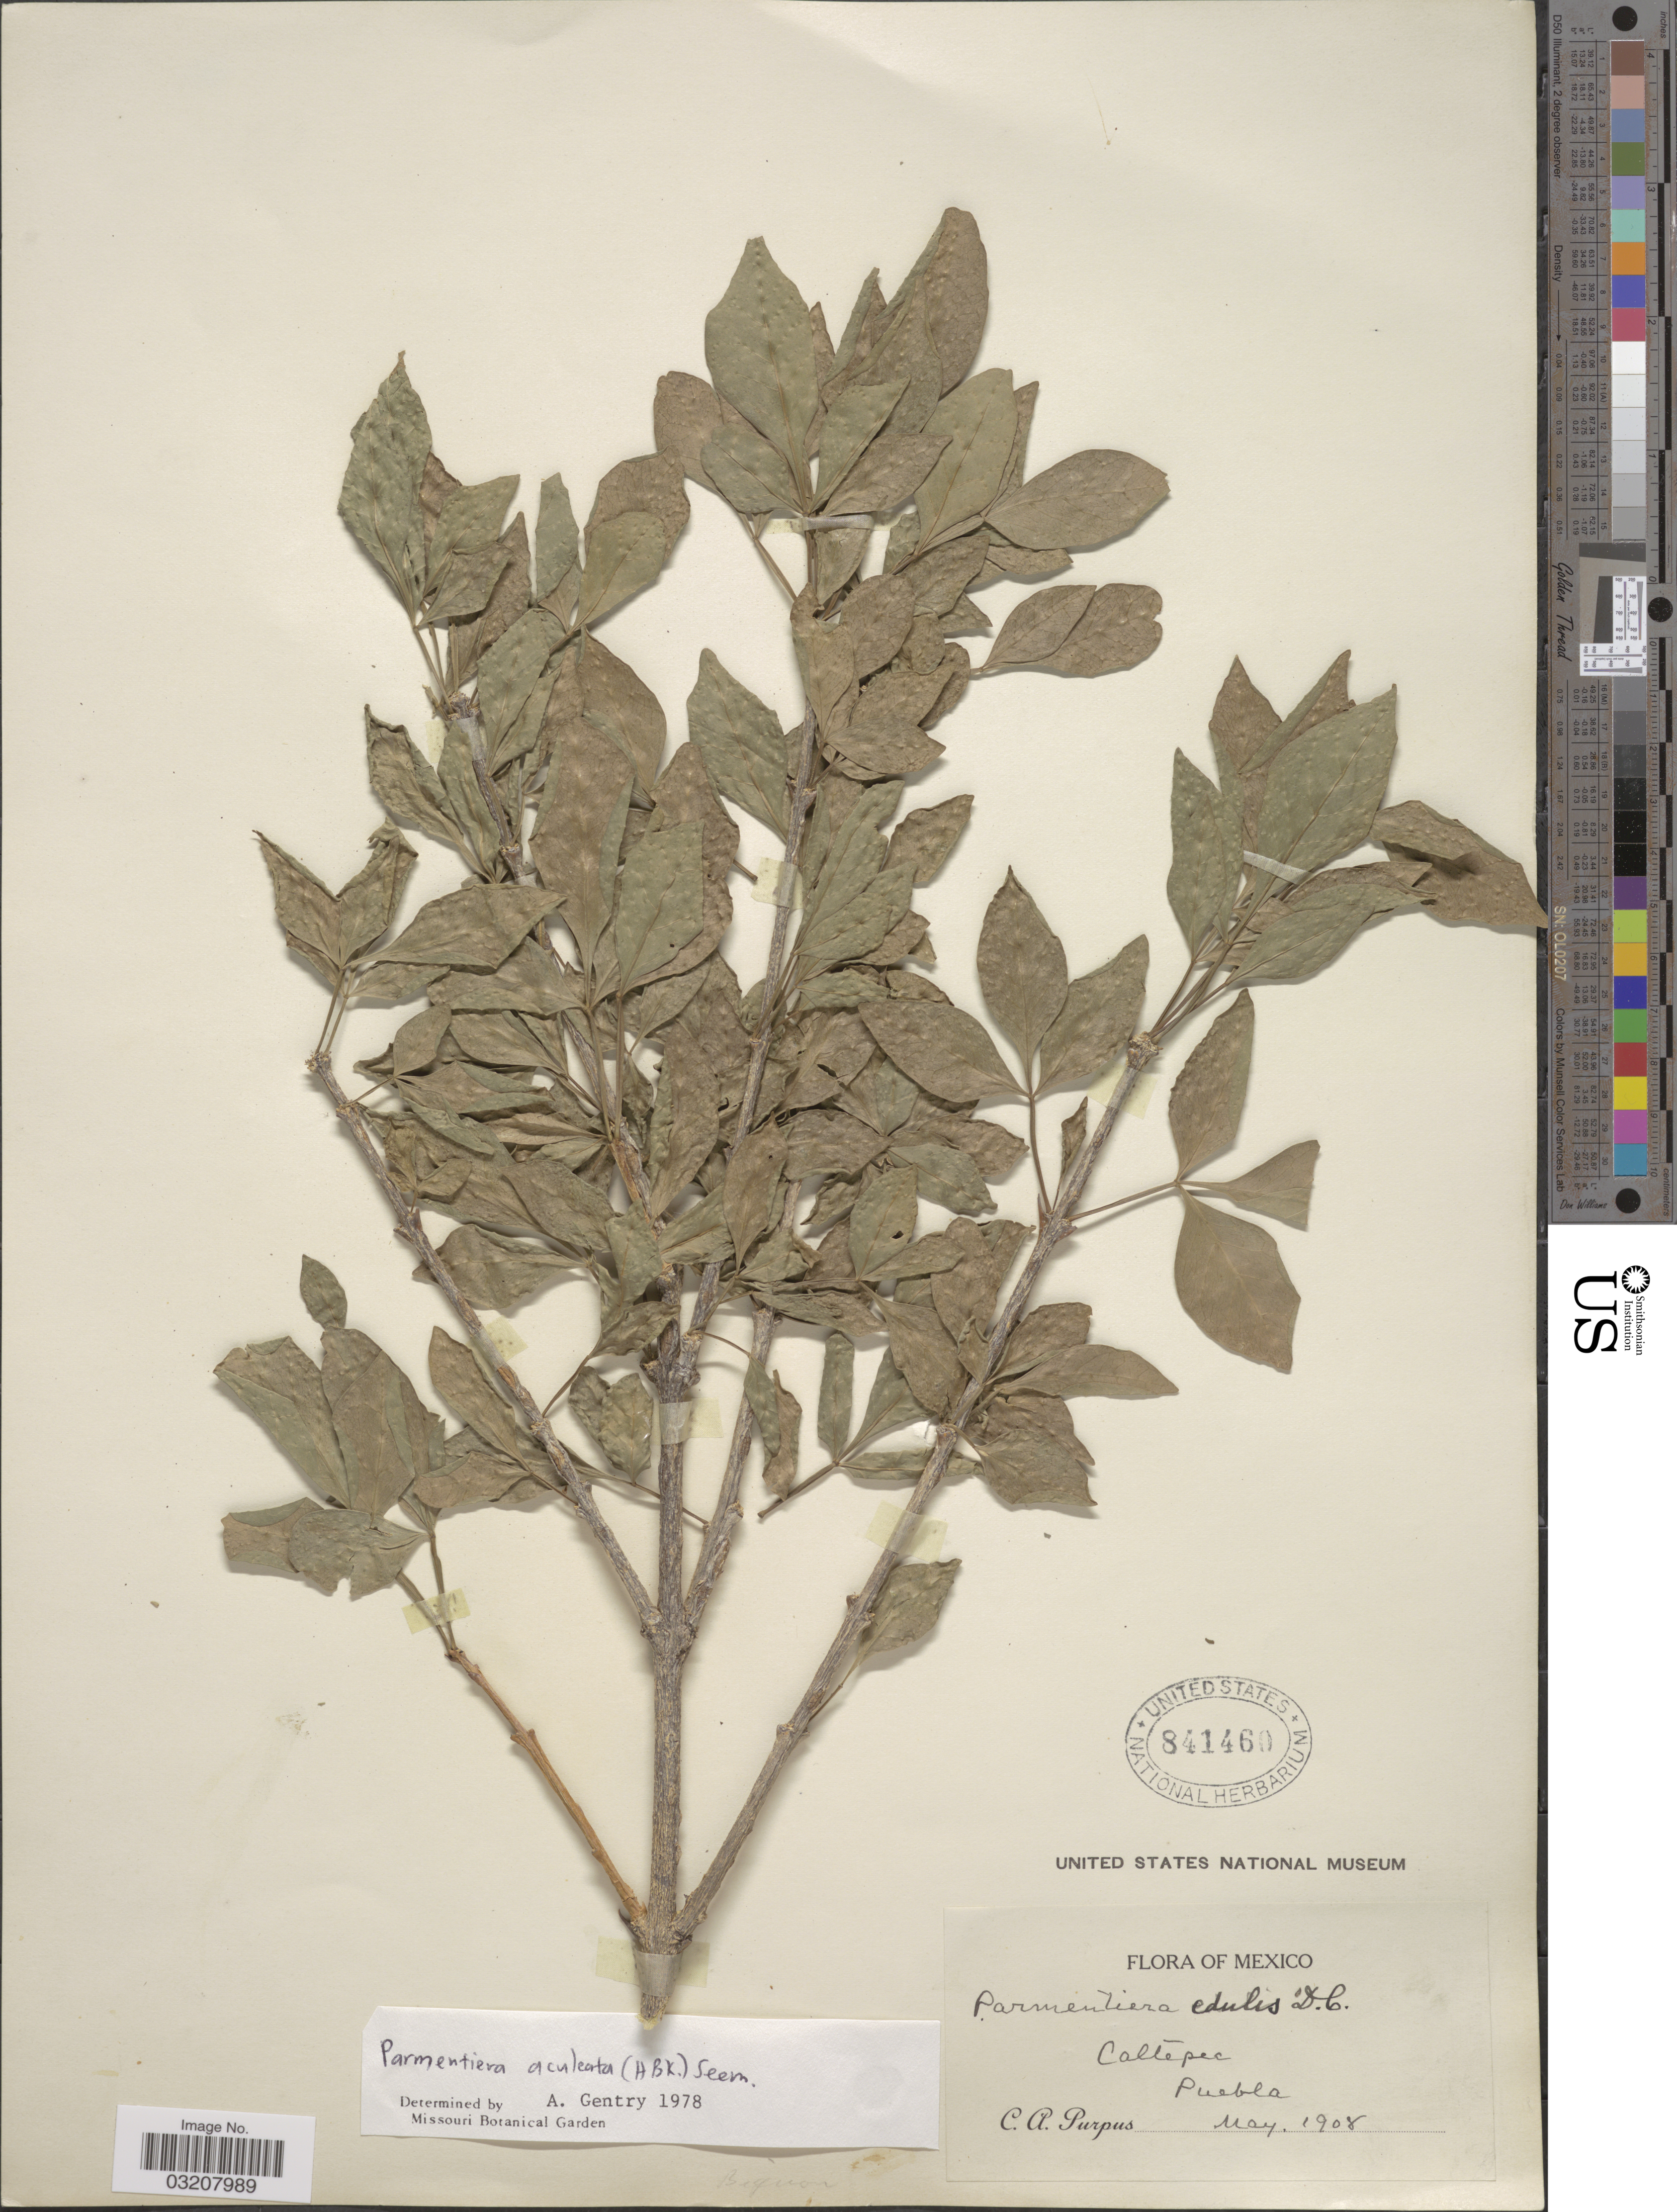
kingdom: Plantae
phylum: Tracheophyta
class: Magnoliopsida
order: Lamiales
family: Bignoniaceae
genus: Parmentiera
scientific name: Parmentiera aculeata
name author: (Kunth) Seem.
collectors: C. A. Purpus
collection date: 1908-05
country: Mexico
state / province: Puebla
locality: Caltepec.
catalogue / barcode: US 841460